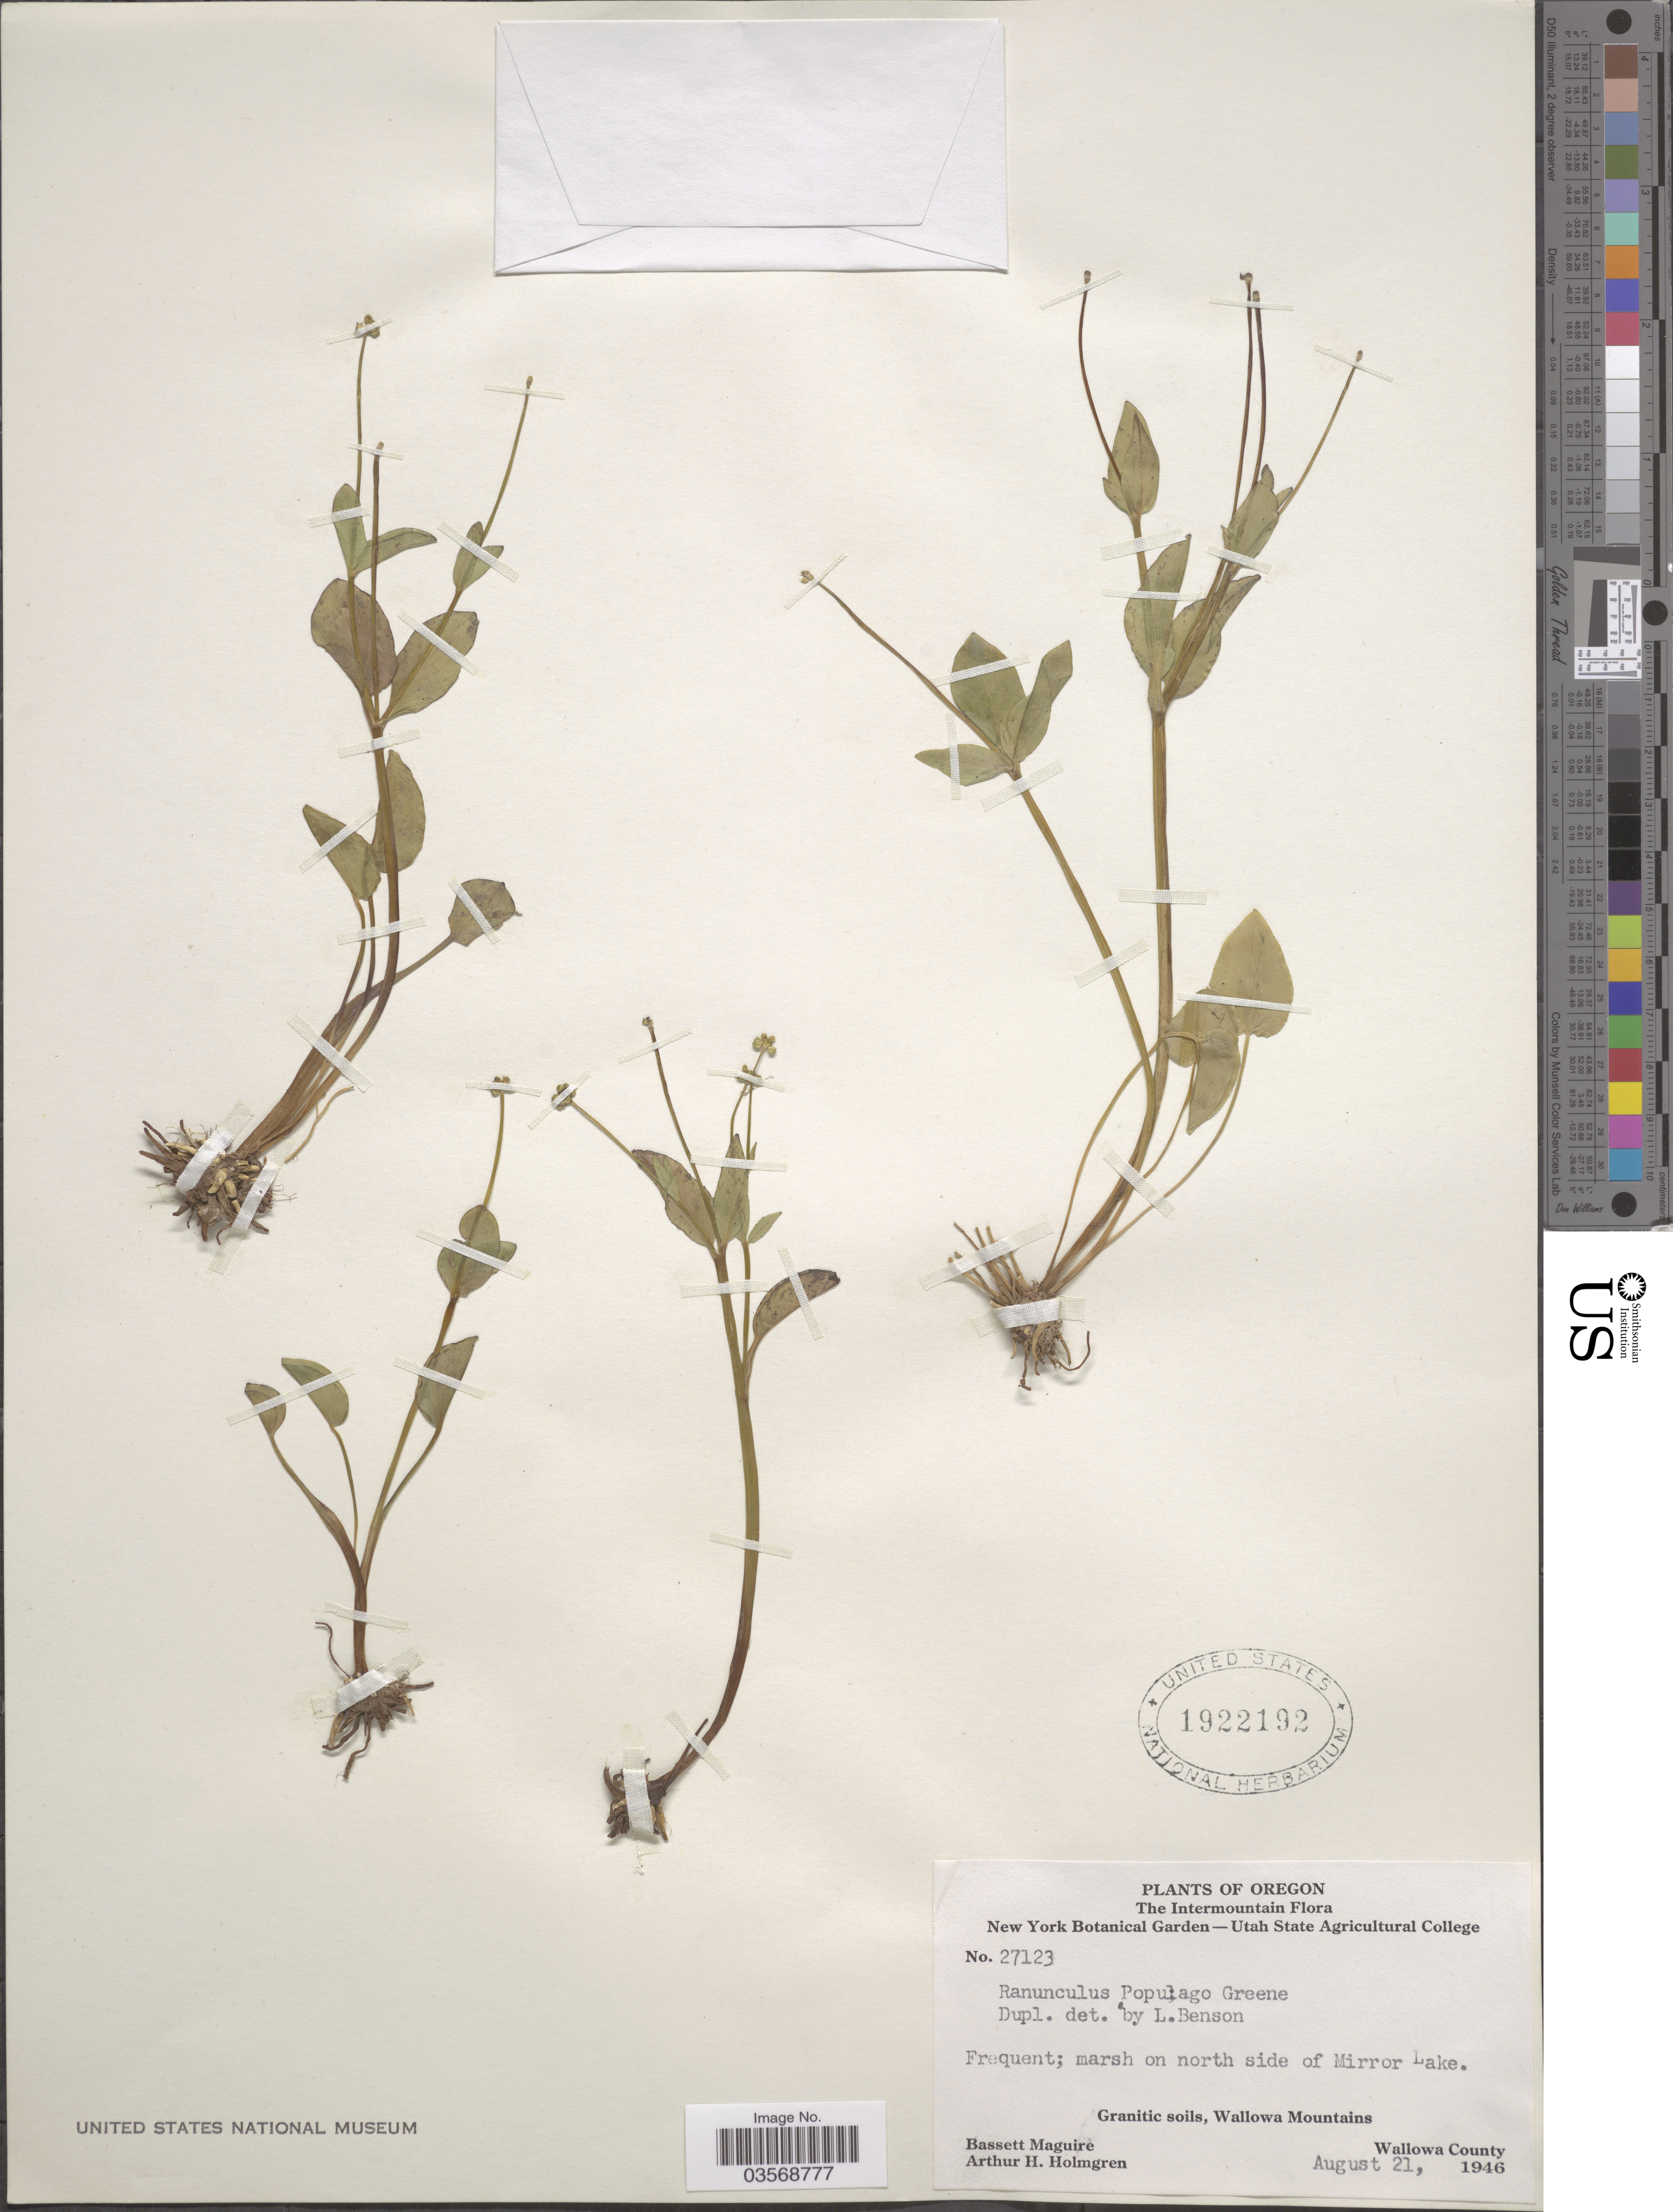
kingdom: Plantae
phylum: Tracheophyta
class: Magnoliopsida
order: Ranunculales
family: Ranunculaceae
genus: Ranunculus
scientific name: Ranunculus populago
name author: Greene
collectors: B. Maguire & A. H. Holmgren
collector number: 27123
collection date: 1946-08-21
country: United States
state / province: Oregon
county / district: Wallowa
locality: The Intermountain. Marsh on north side of Mirror Lake. Wallowa Mountains. Wallowa County.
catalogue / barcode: US 1922192